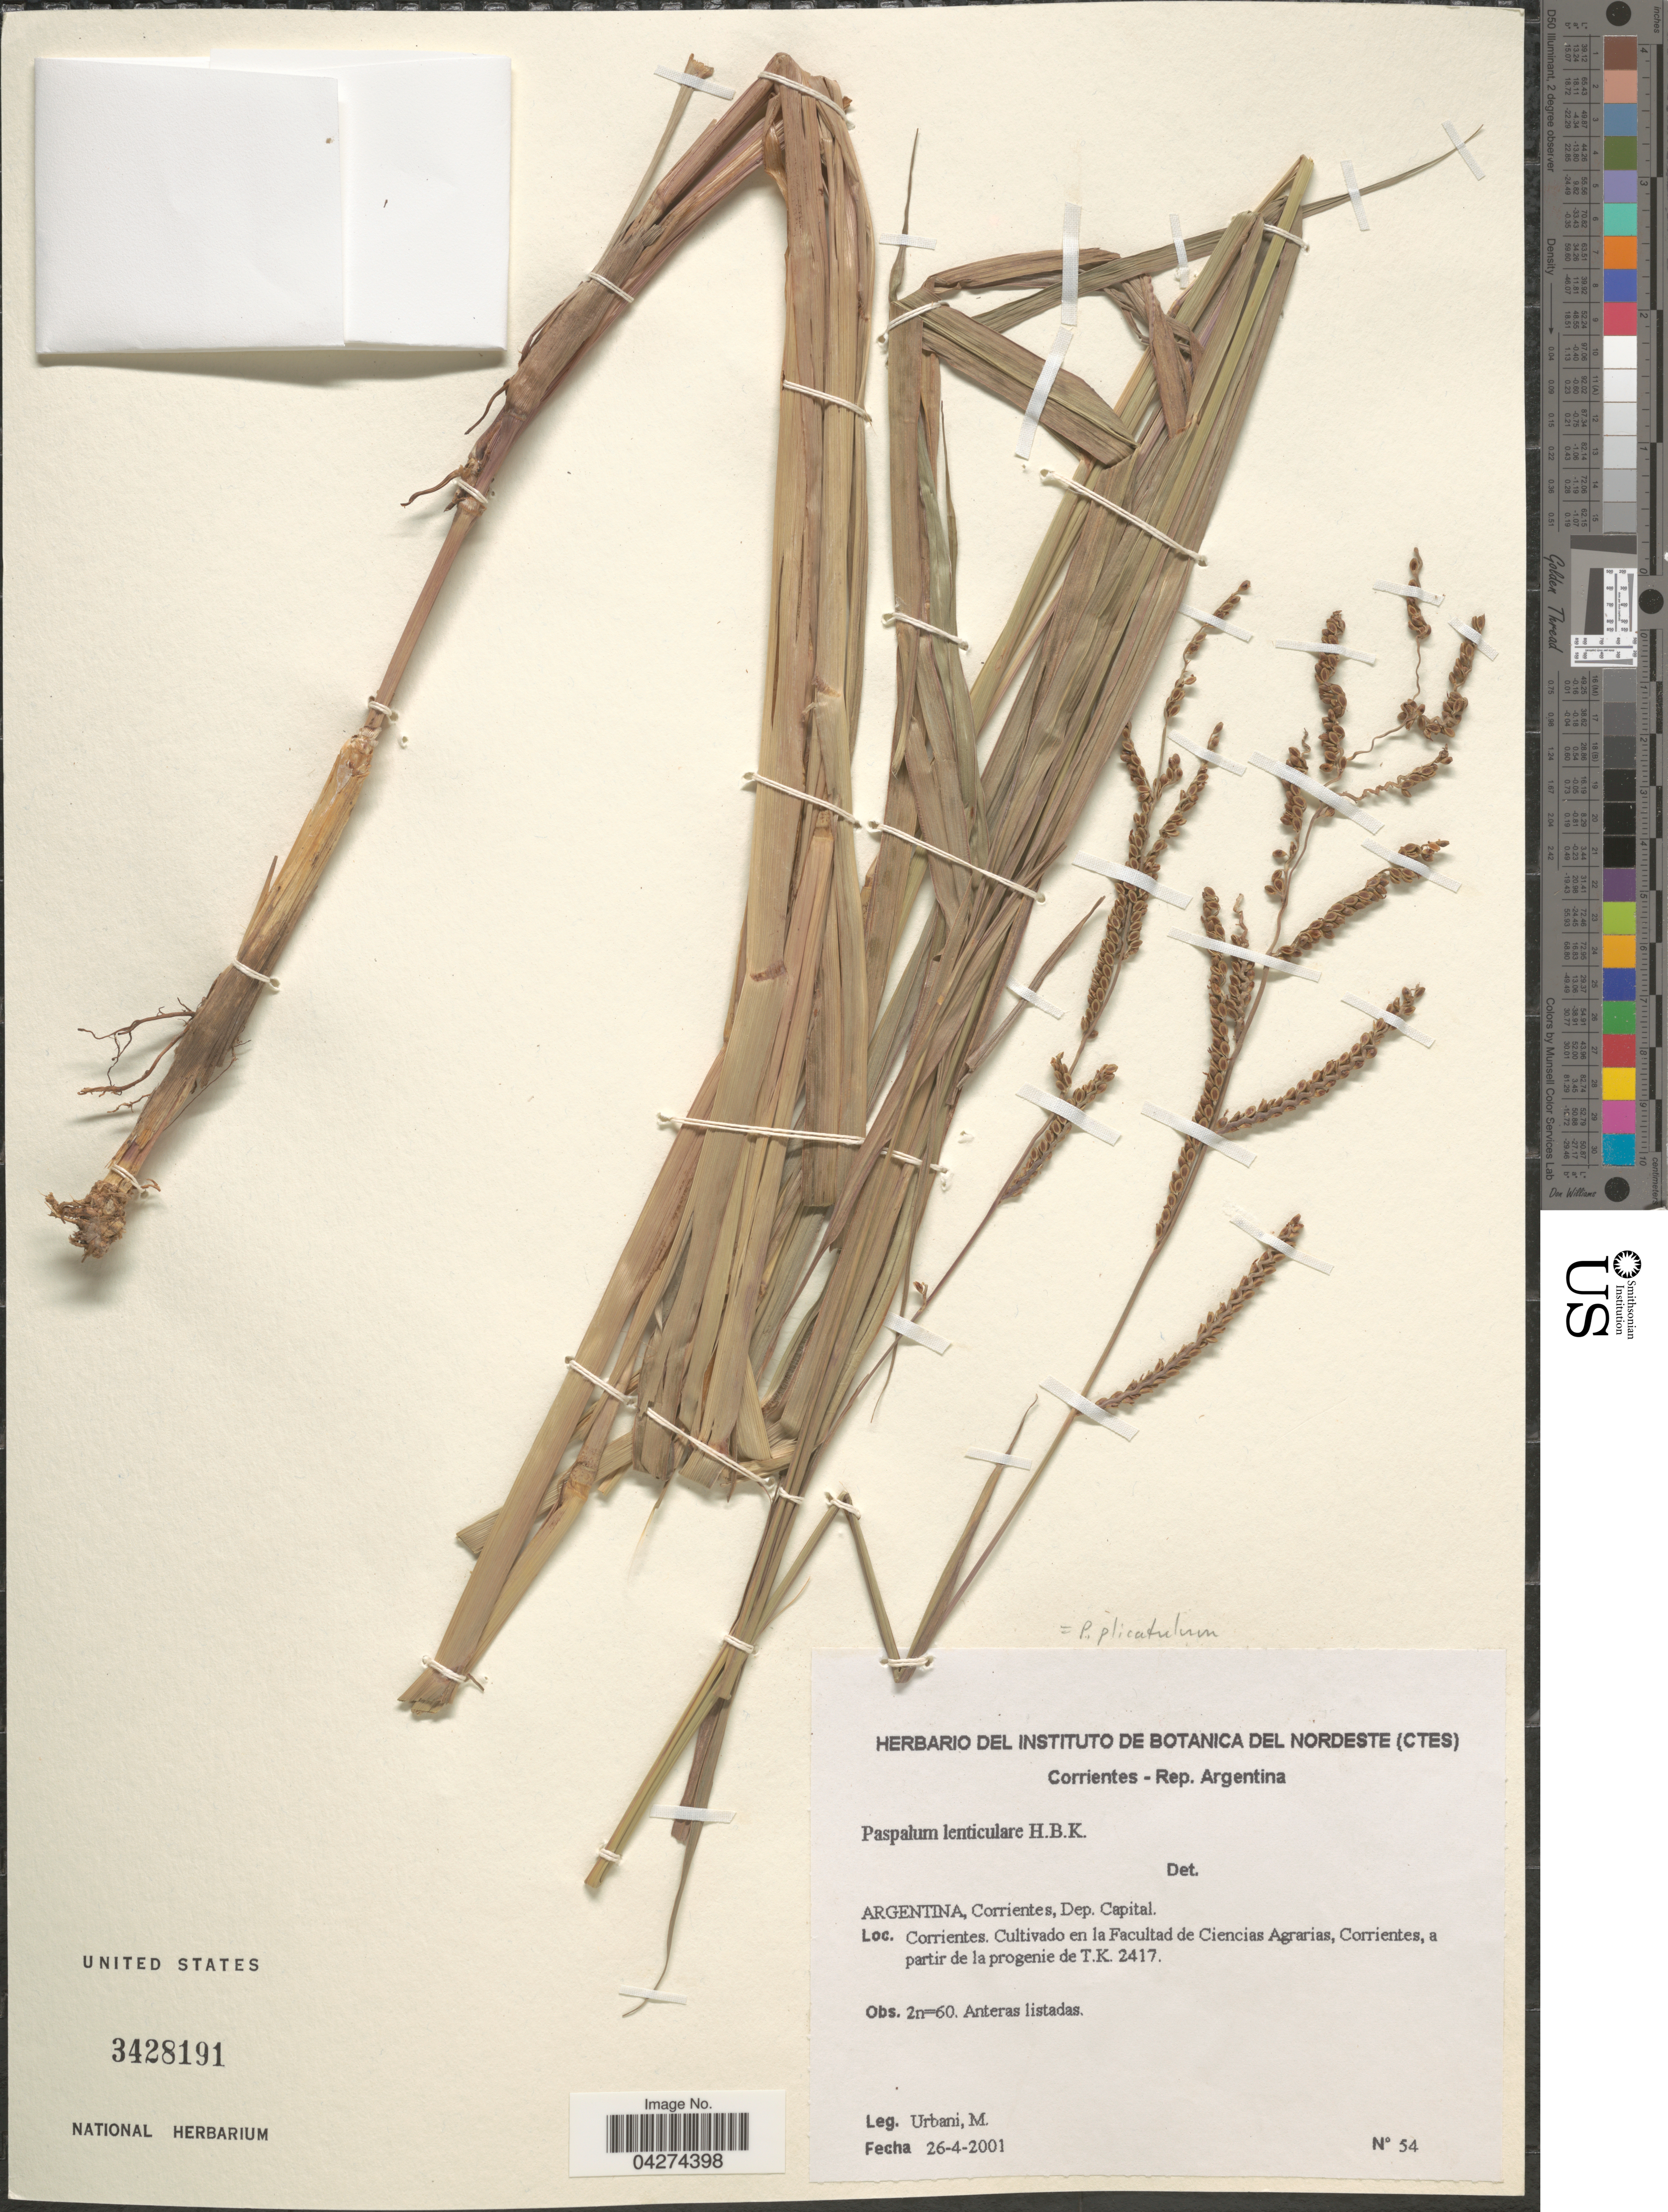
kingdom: Plantae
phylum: Tracheophyta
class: Liliopsida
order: Poales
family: Poaceae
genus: Paspalum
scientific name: Paspalum plicatulum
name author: Michx.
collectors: M. Urbani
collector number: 54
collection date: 2001-04-26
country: Argentina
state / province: Corrientes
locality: La Facultad de Ciencias Agrarias, Corrientes, a partir de la progenie de T.K. 2417.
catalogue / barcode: US 3428191